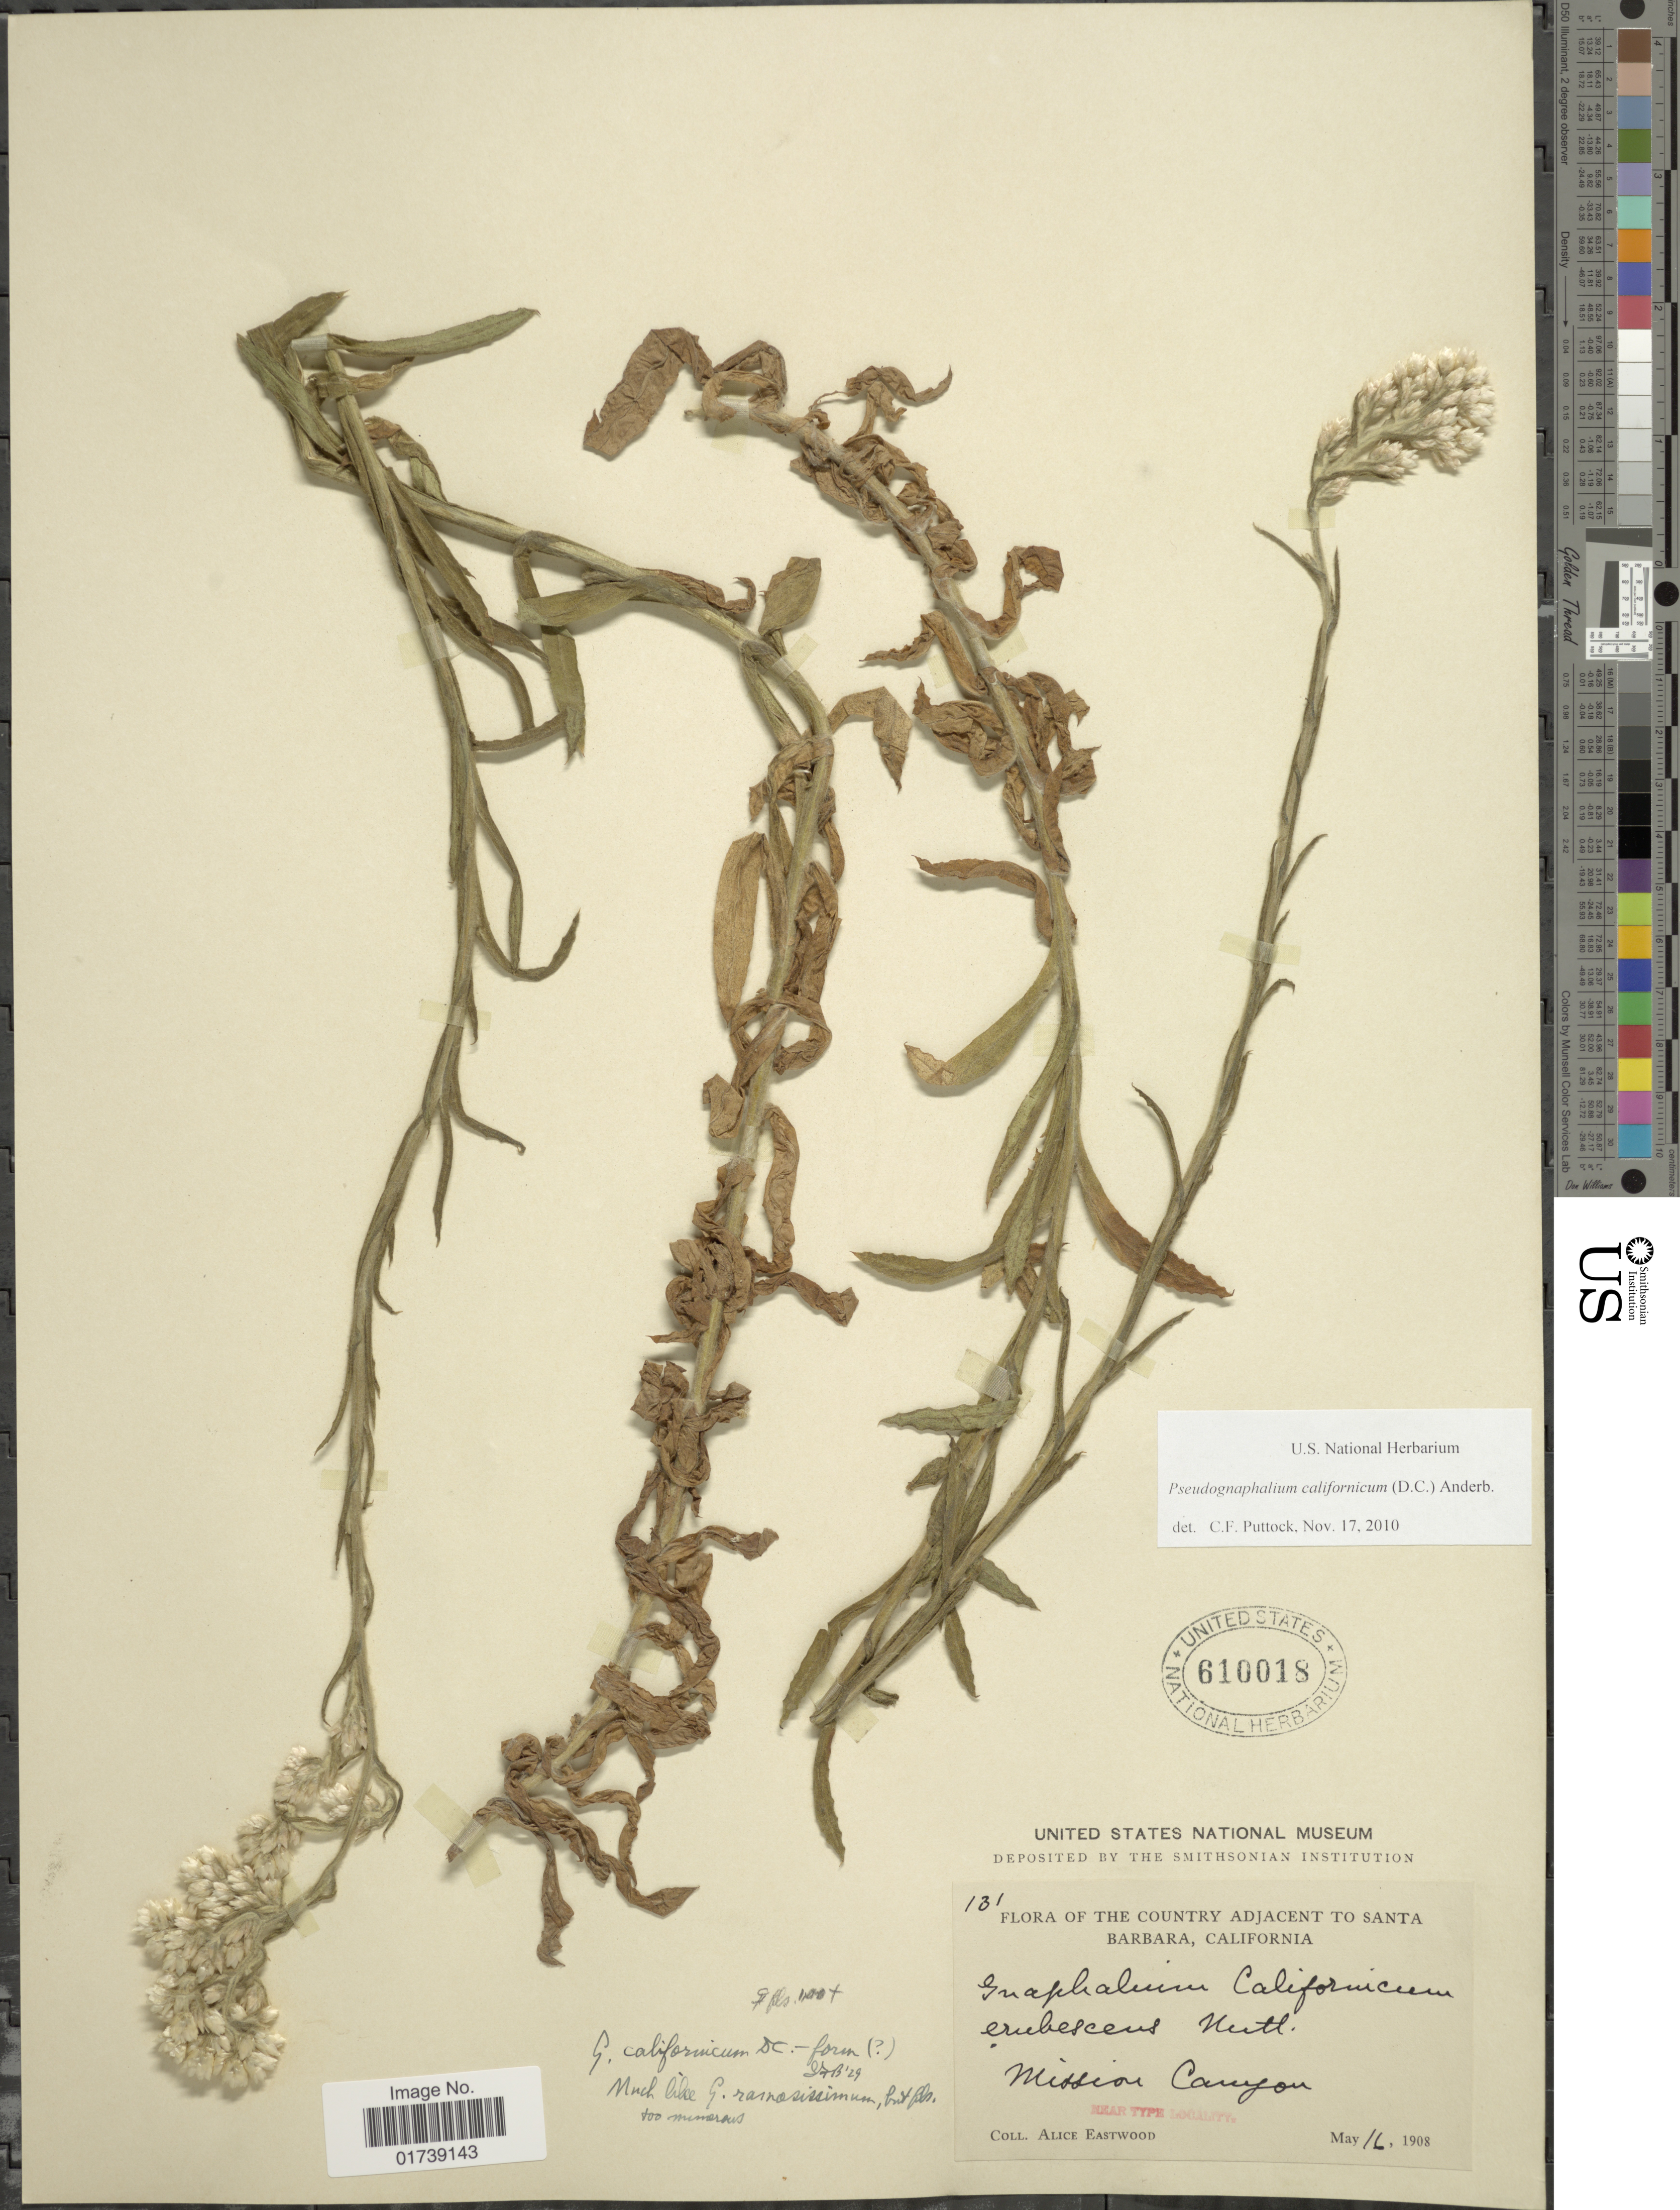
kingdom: Plantae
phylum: Tracheophyta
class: Magnoliopsida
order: Asterales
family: Asteraceae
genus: Pseudognaphalium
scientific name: Pseudognaphalium californicum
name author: (DC.) Anderb.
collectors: A. Eastwood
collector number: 131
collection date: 1908-05-16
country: United States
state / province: California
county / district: Santa Barbara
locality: The Country Adjacent to Santa Barbara, Mission Canyon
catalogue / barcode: US 610018